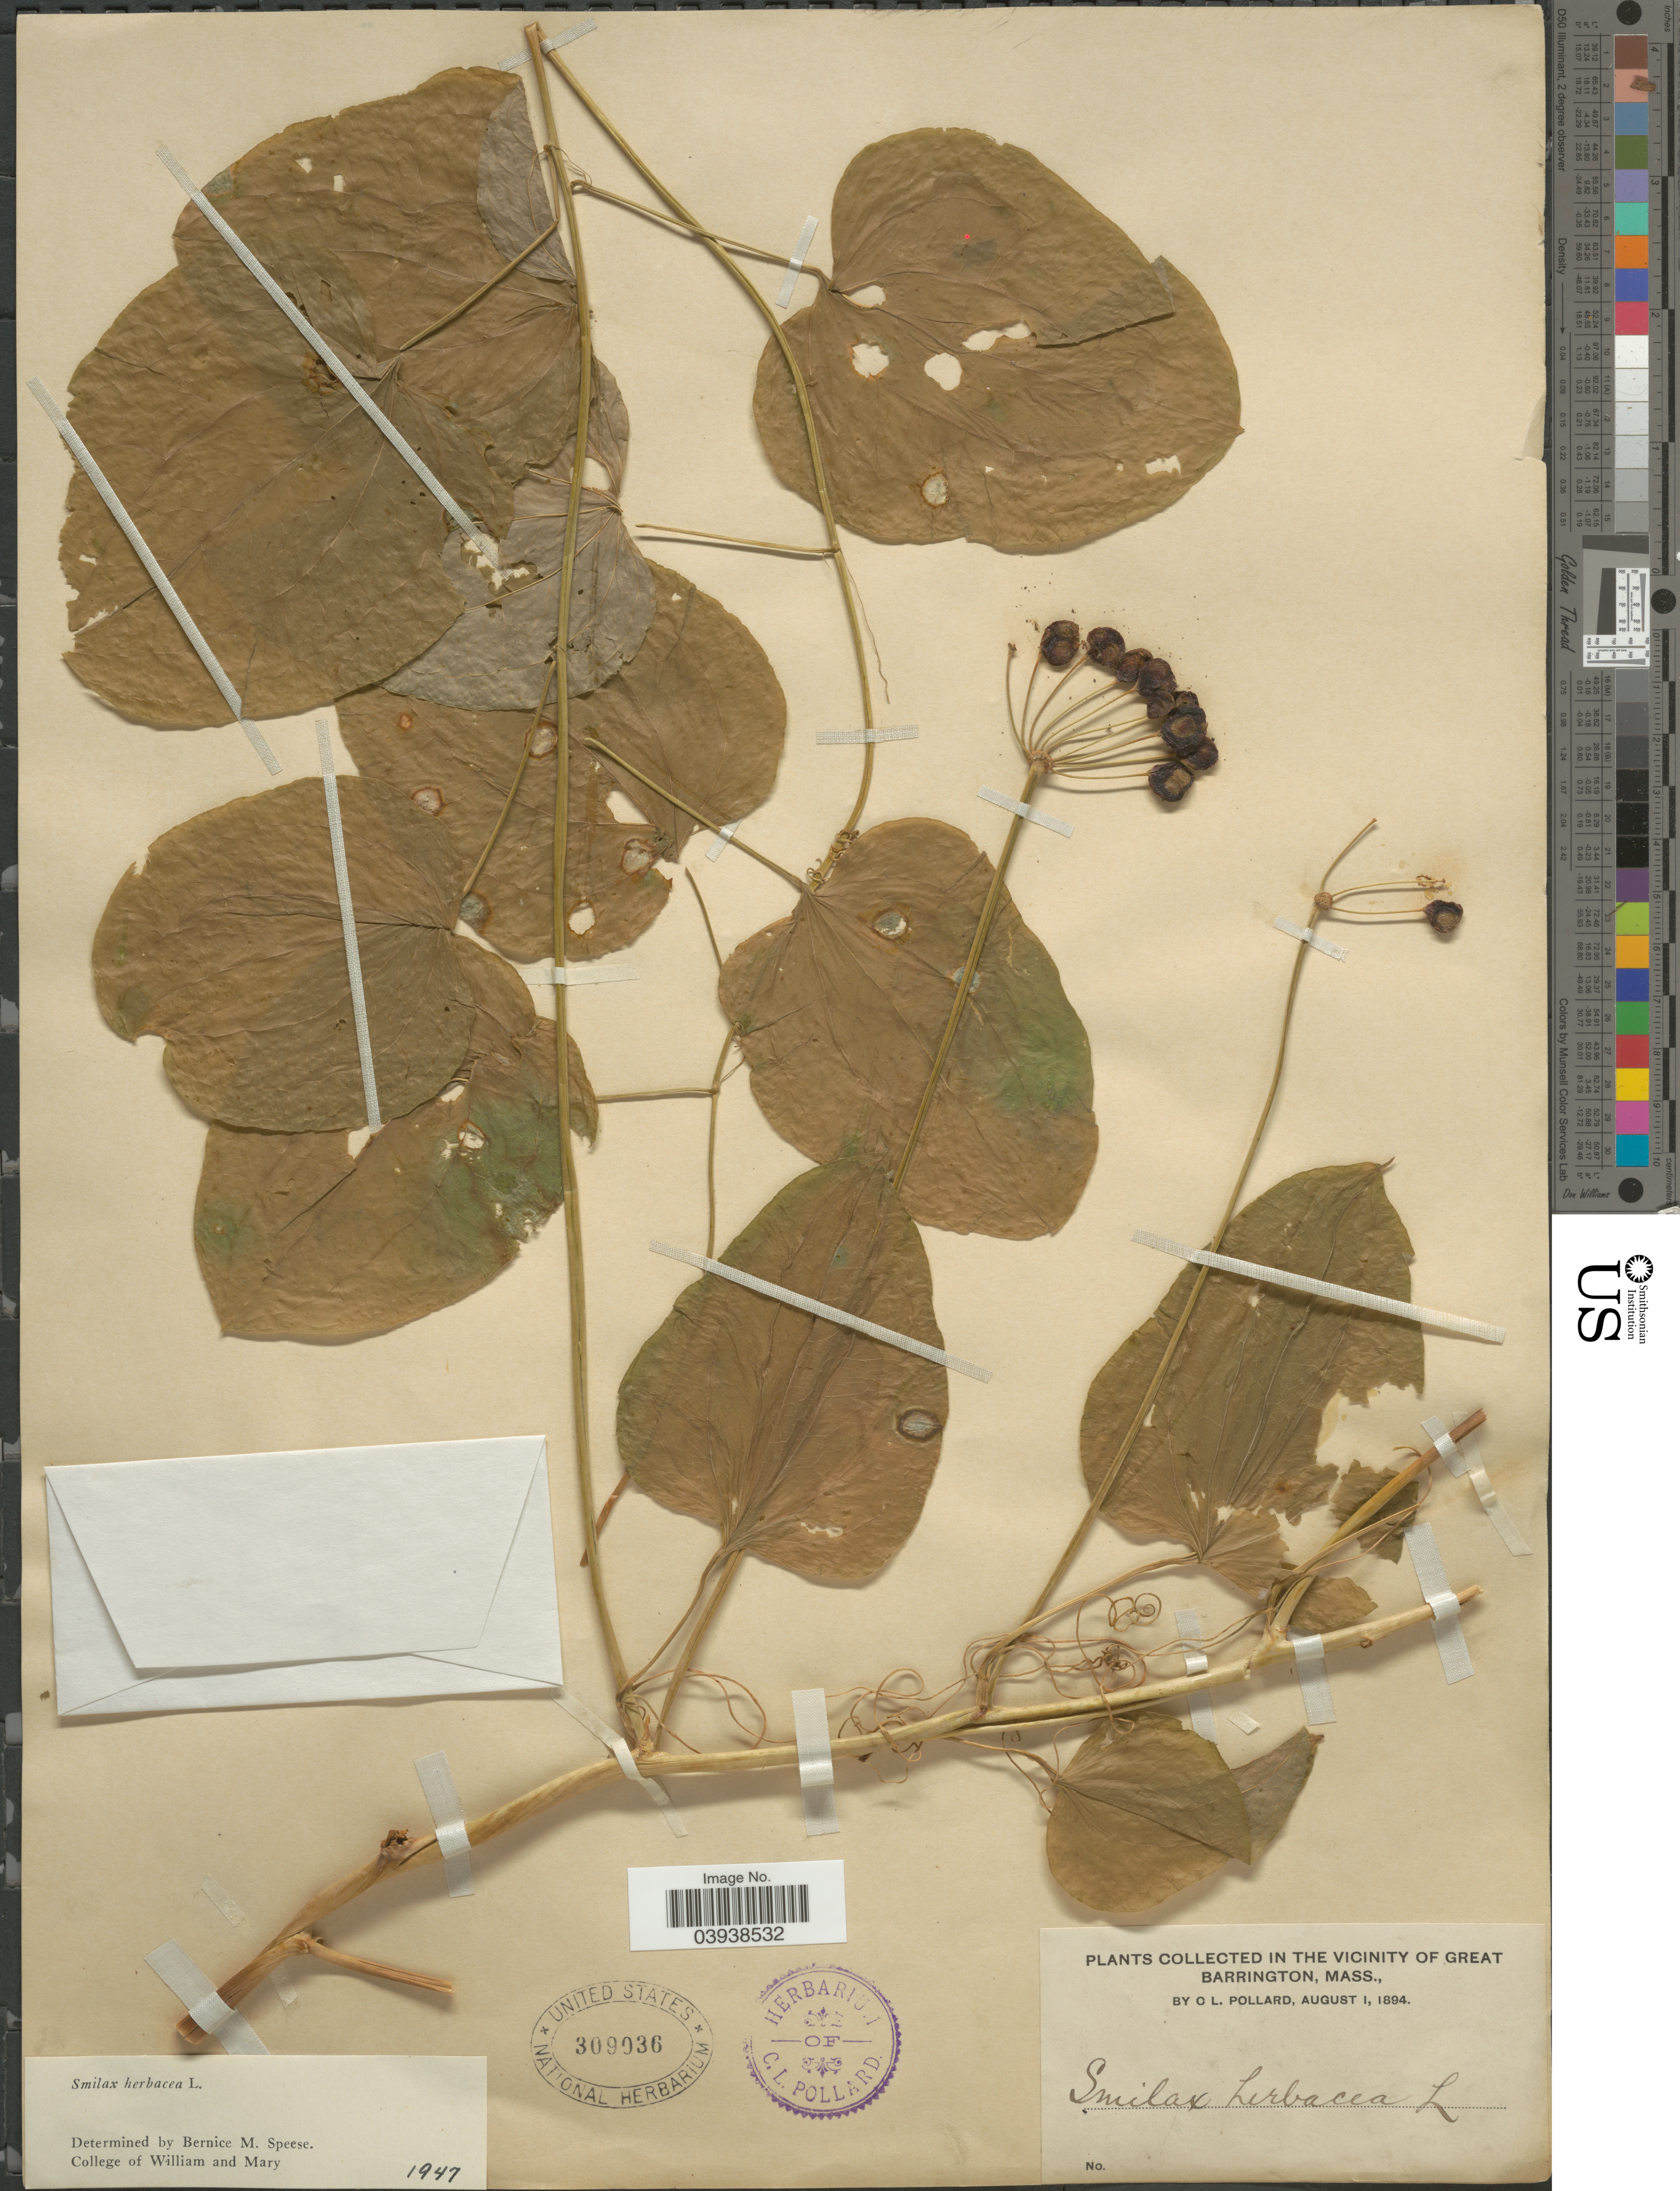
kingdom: Plantae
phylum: Tracheophyta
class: Liliopsida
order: Liliales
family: Smilacaceae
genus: Smilax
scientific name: Smilax herbacea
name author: L.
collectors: C. L. Pollard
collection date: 1894-08-01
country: United States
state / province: Massachusetts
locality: In the Vicinity of Great Barringto.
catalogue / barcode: US 309036